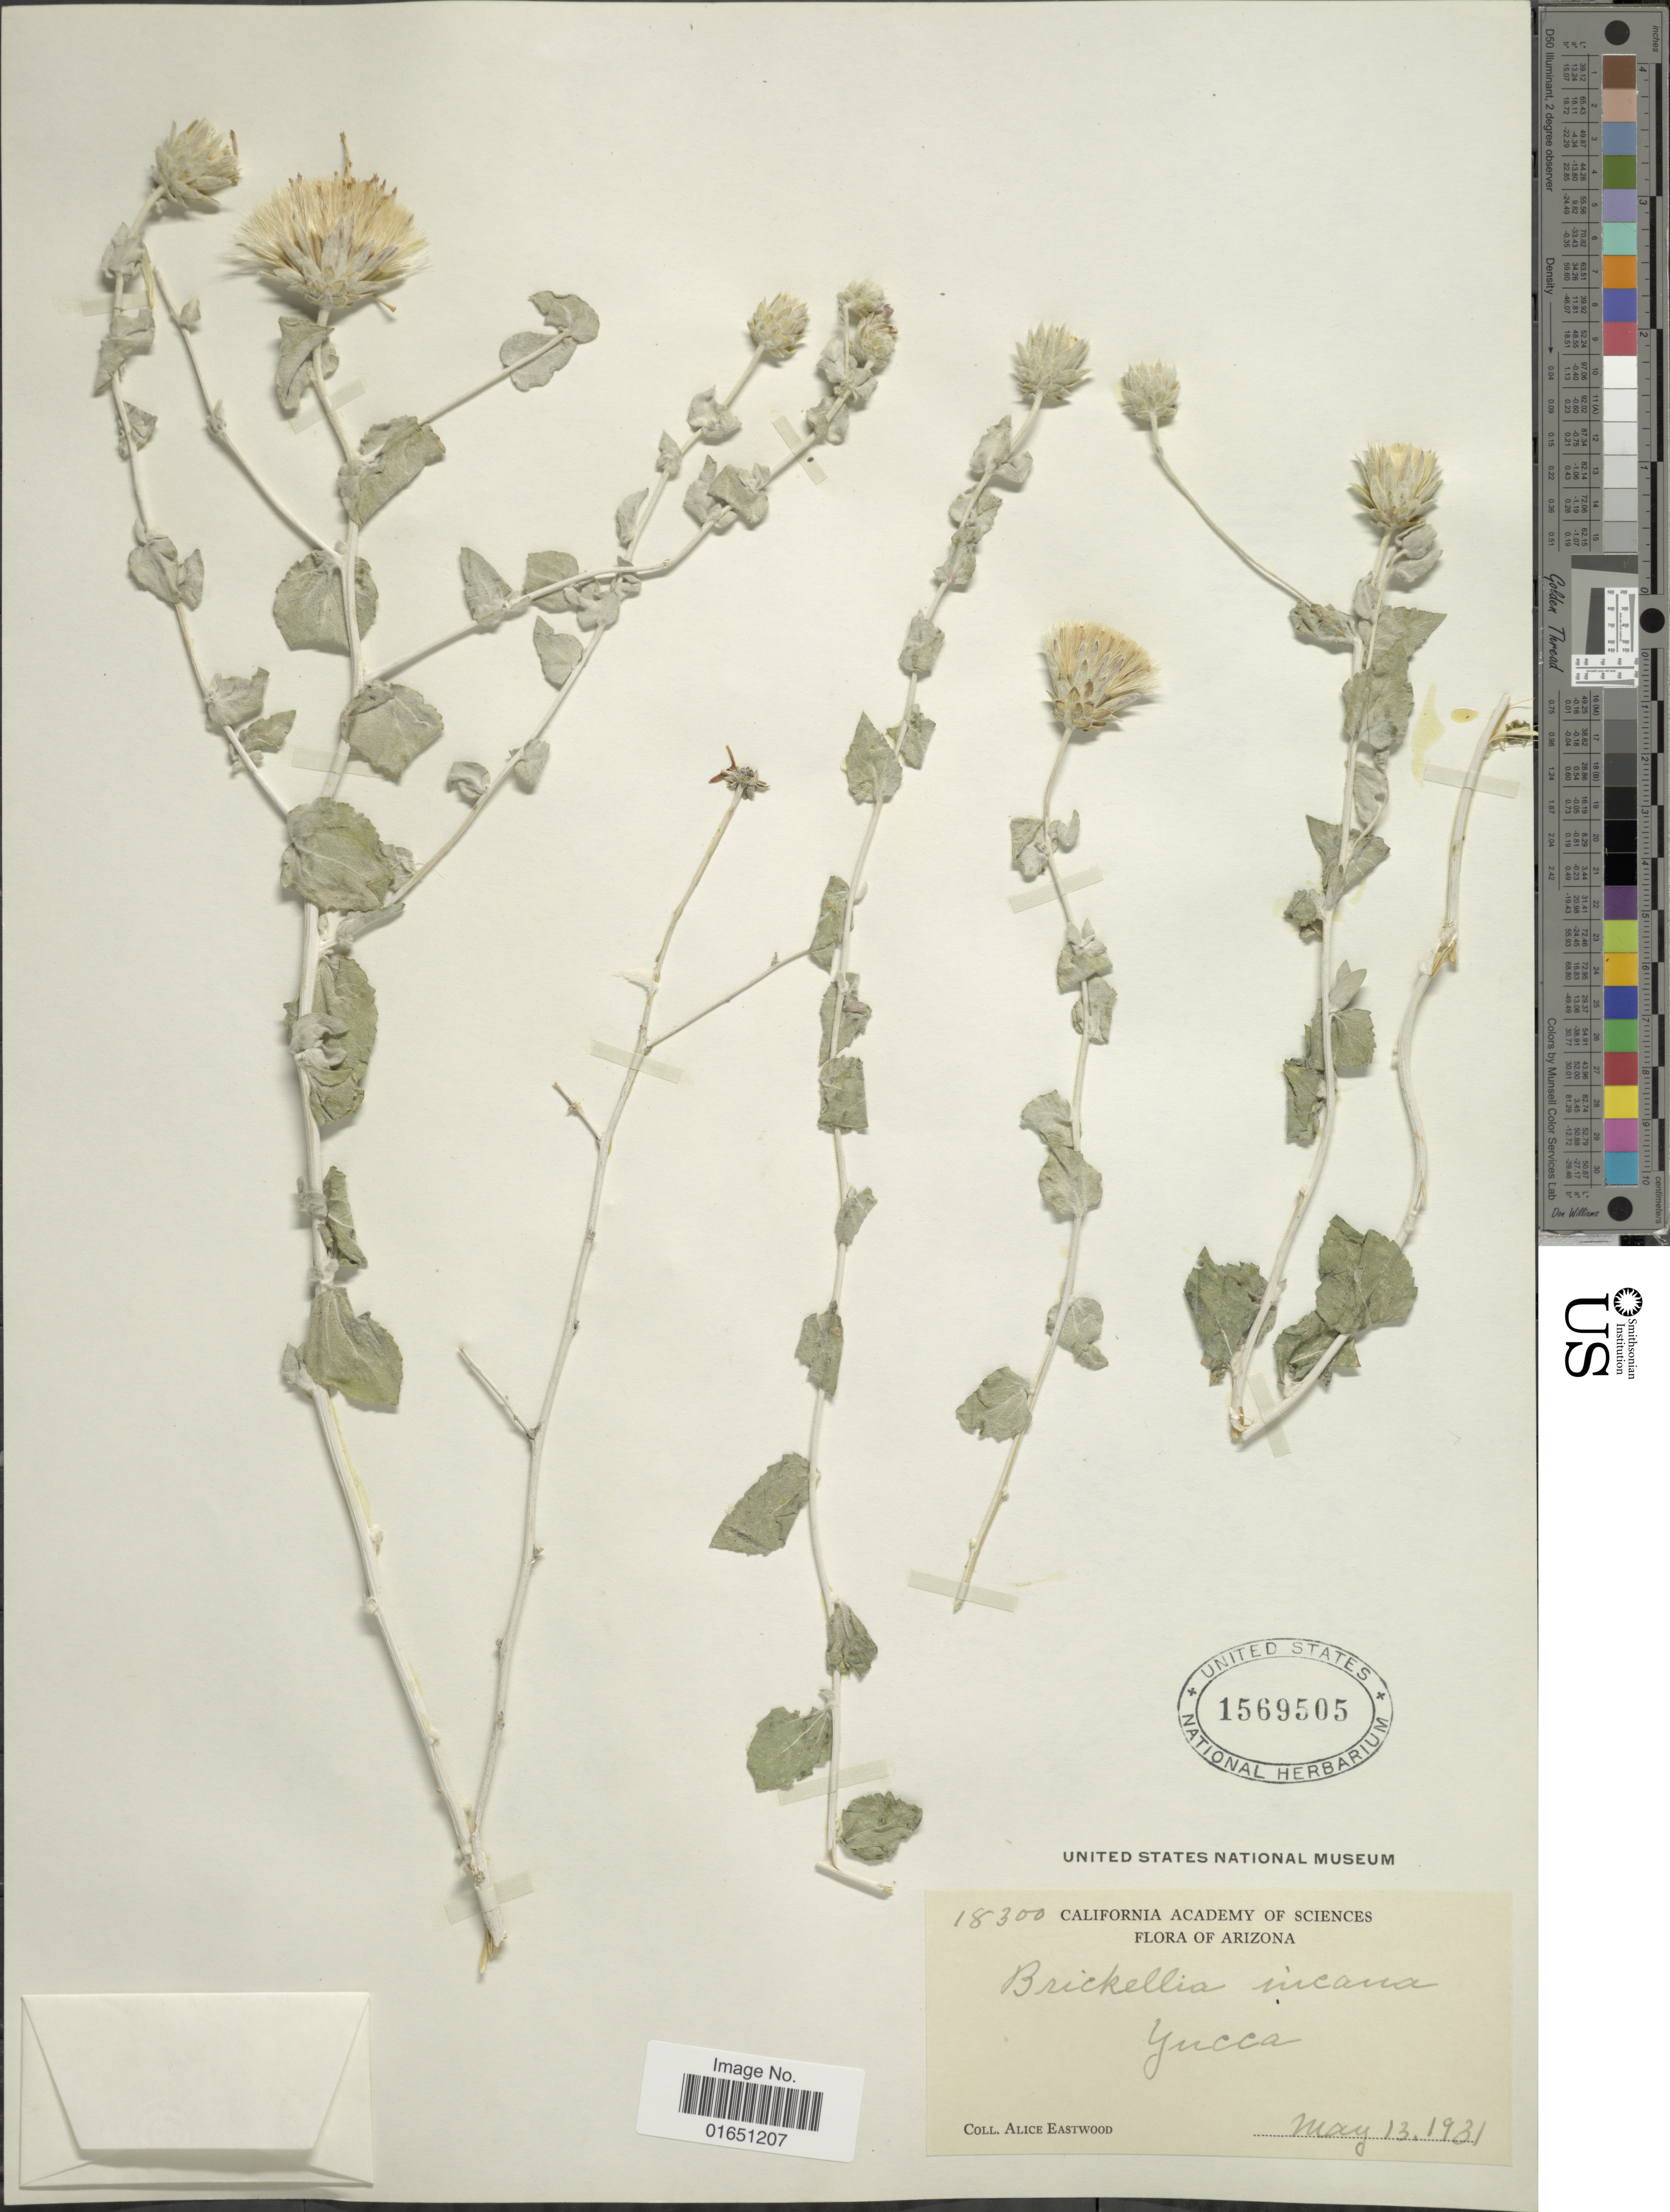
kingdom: Plantae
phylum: Tracheophyta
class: Magnoliopsida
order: Asterales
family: Asteraceae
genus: Brickellia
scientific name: Brickellia incana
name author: A. Gray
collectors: A. Eastwood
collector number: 18300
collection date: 1931-05-13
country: United States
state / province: Arizona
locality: Yucca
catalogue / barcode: US 1569505